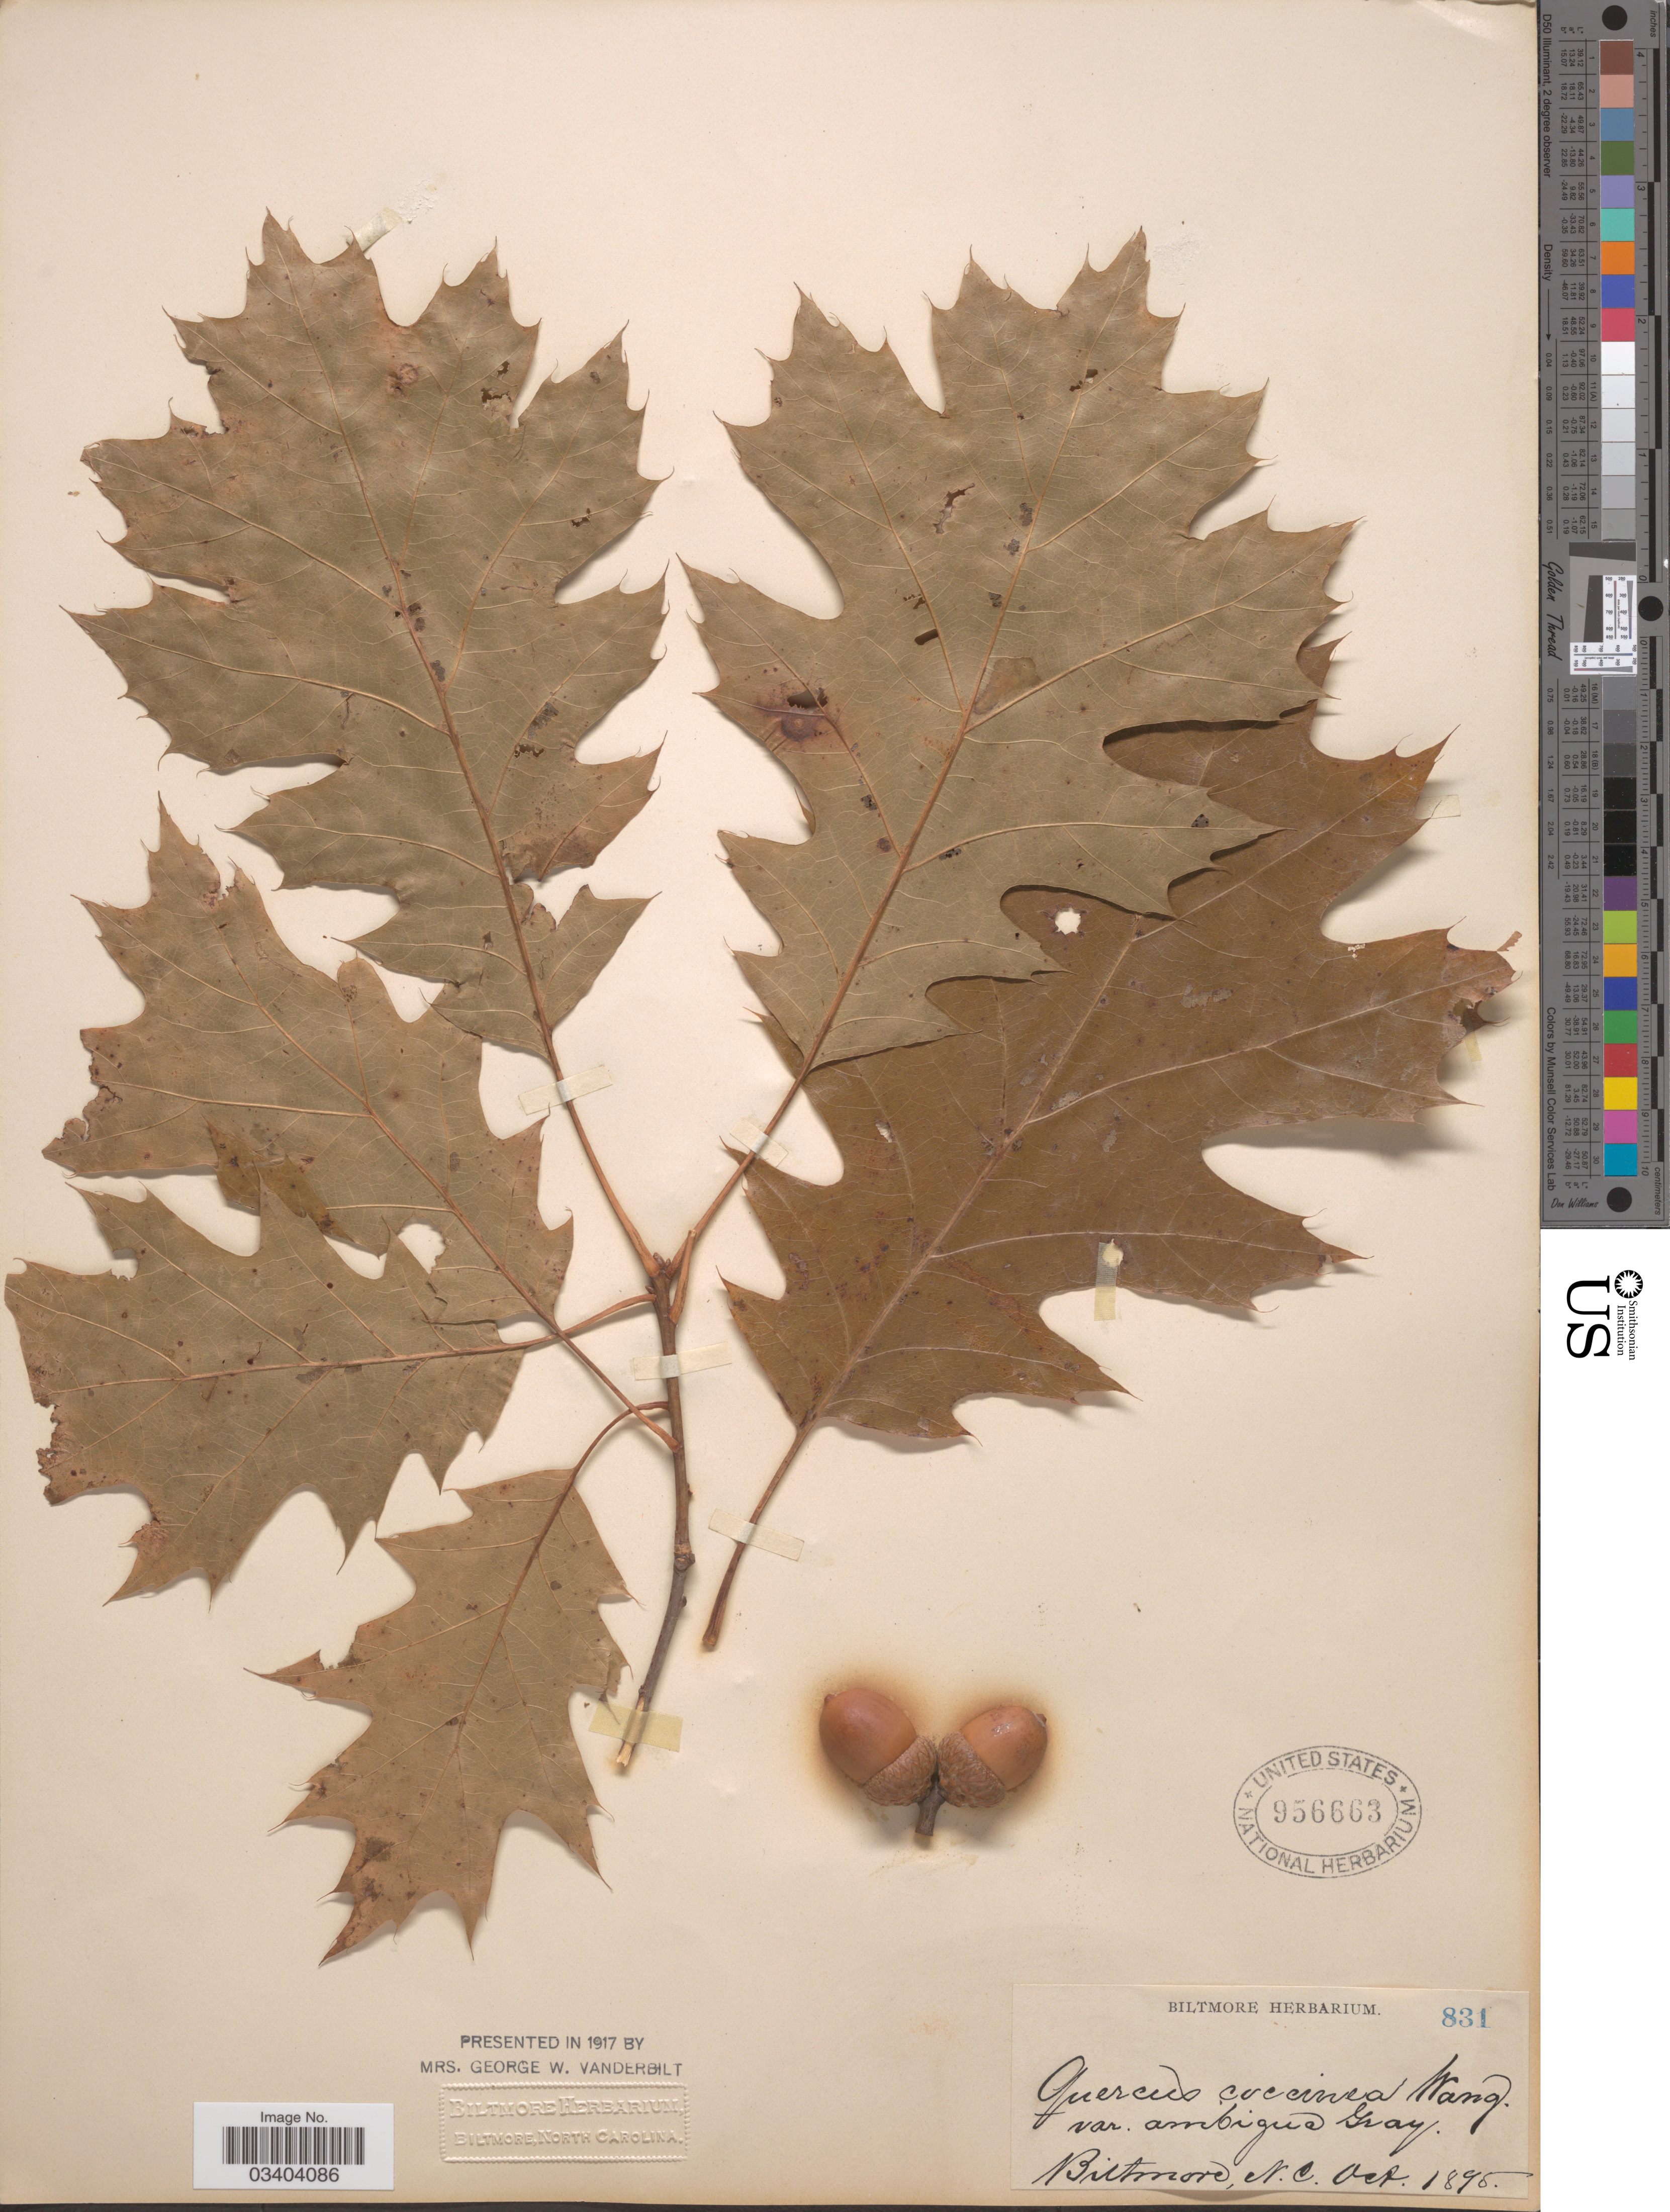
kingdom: Plantae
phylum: Tracheophyta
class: Magnoliopsida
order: Fagales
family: Fagaceae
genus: Quercus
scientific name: Quercus coccinea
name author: Münchh.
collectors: ex herb. Biltmore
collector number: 831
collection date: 1895-10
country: United States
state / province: North Carolina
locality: Biltmore.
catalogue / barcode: US 956663